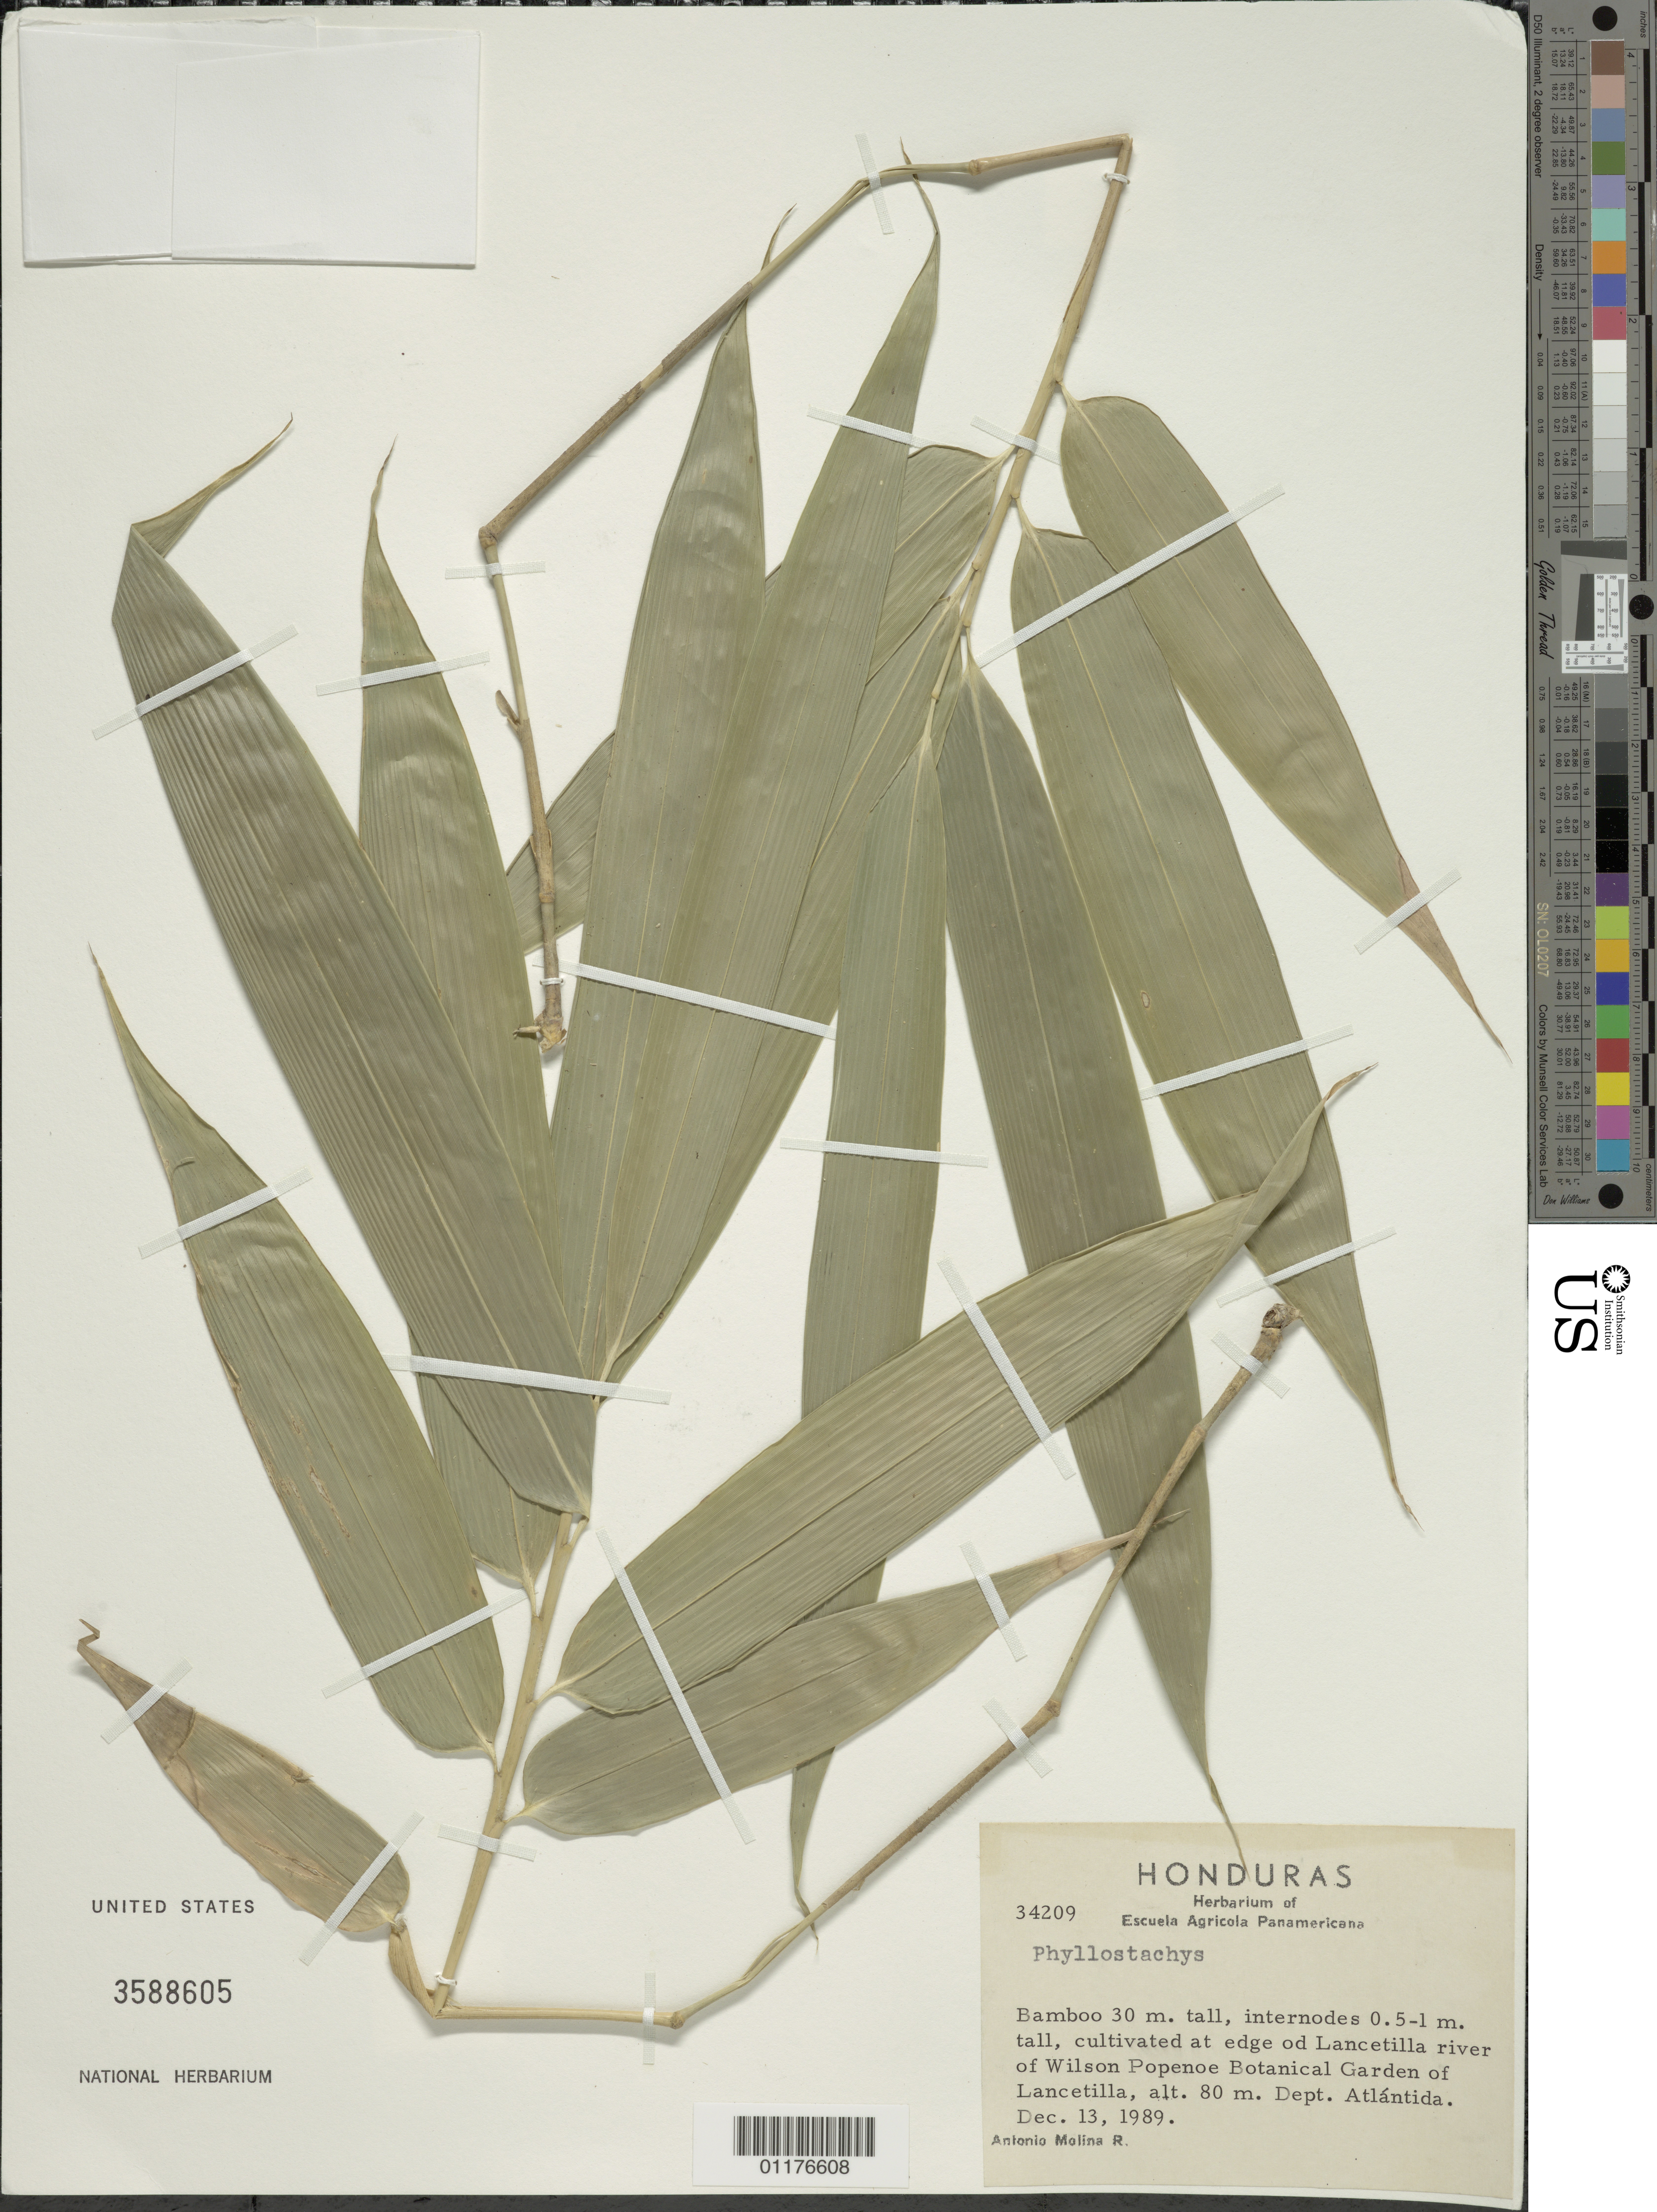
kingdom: Plantae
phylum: Tracheophyta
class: Liliopsida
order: Poales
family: Poaceae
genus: Phyllostachys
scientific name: Phyllostachys sp.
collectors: A. Molina R.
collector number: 34209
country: Honduras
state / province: Atlantida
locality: At edge of Lancetilla River of Wilson Popenoe Botanical Garden of Lancetilla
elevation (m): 80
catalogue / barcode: US 3588605